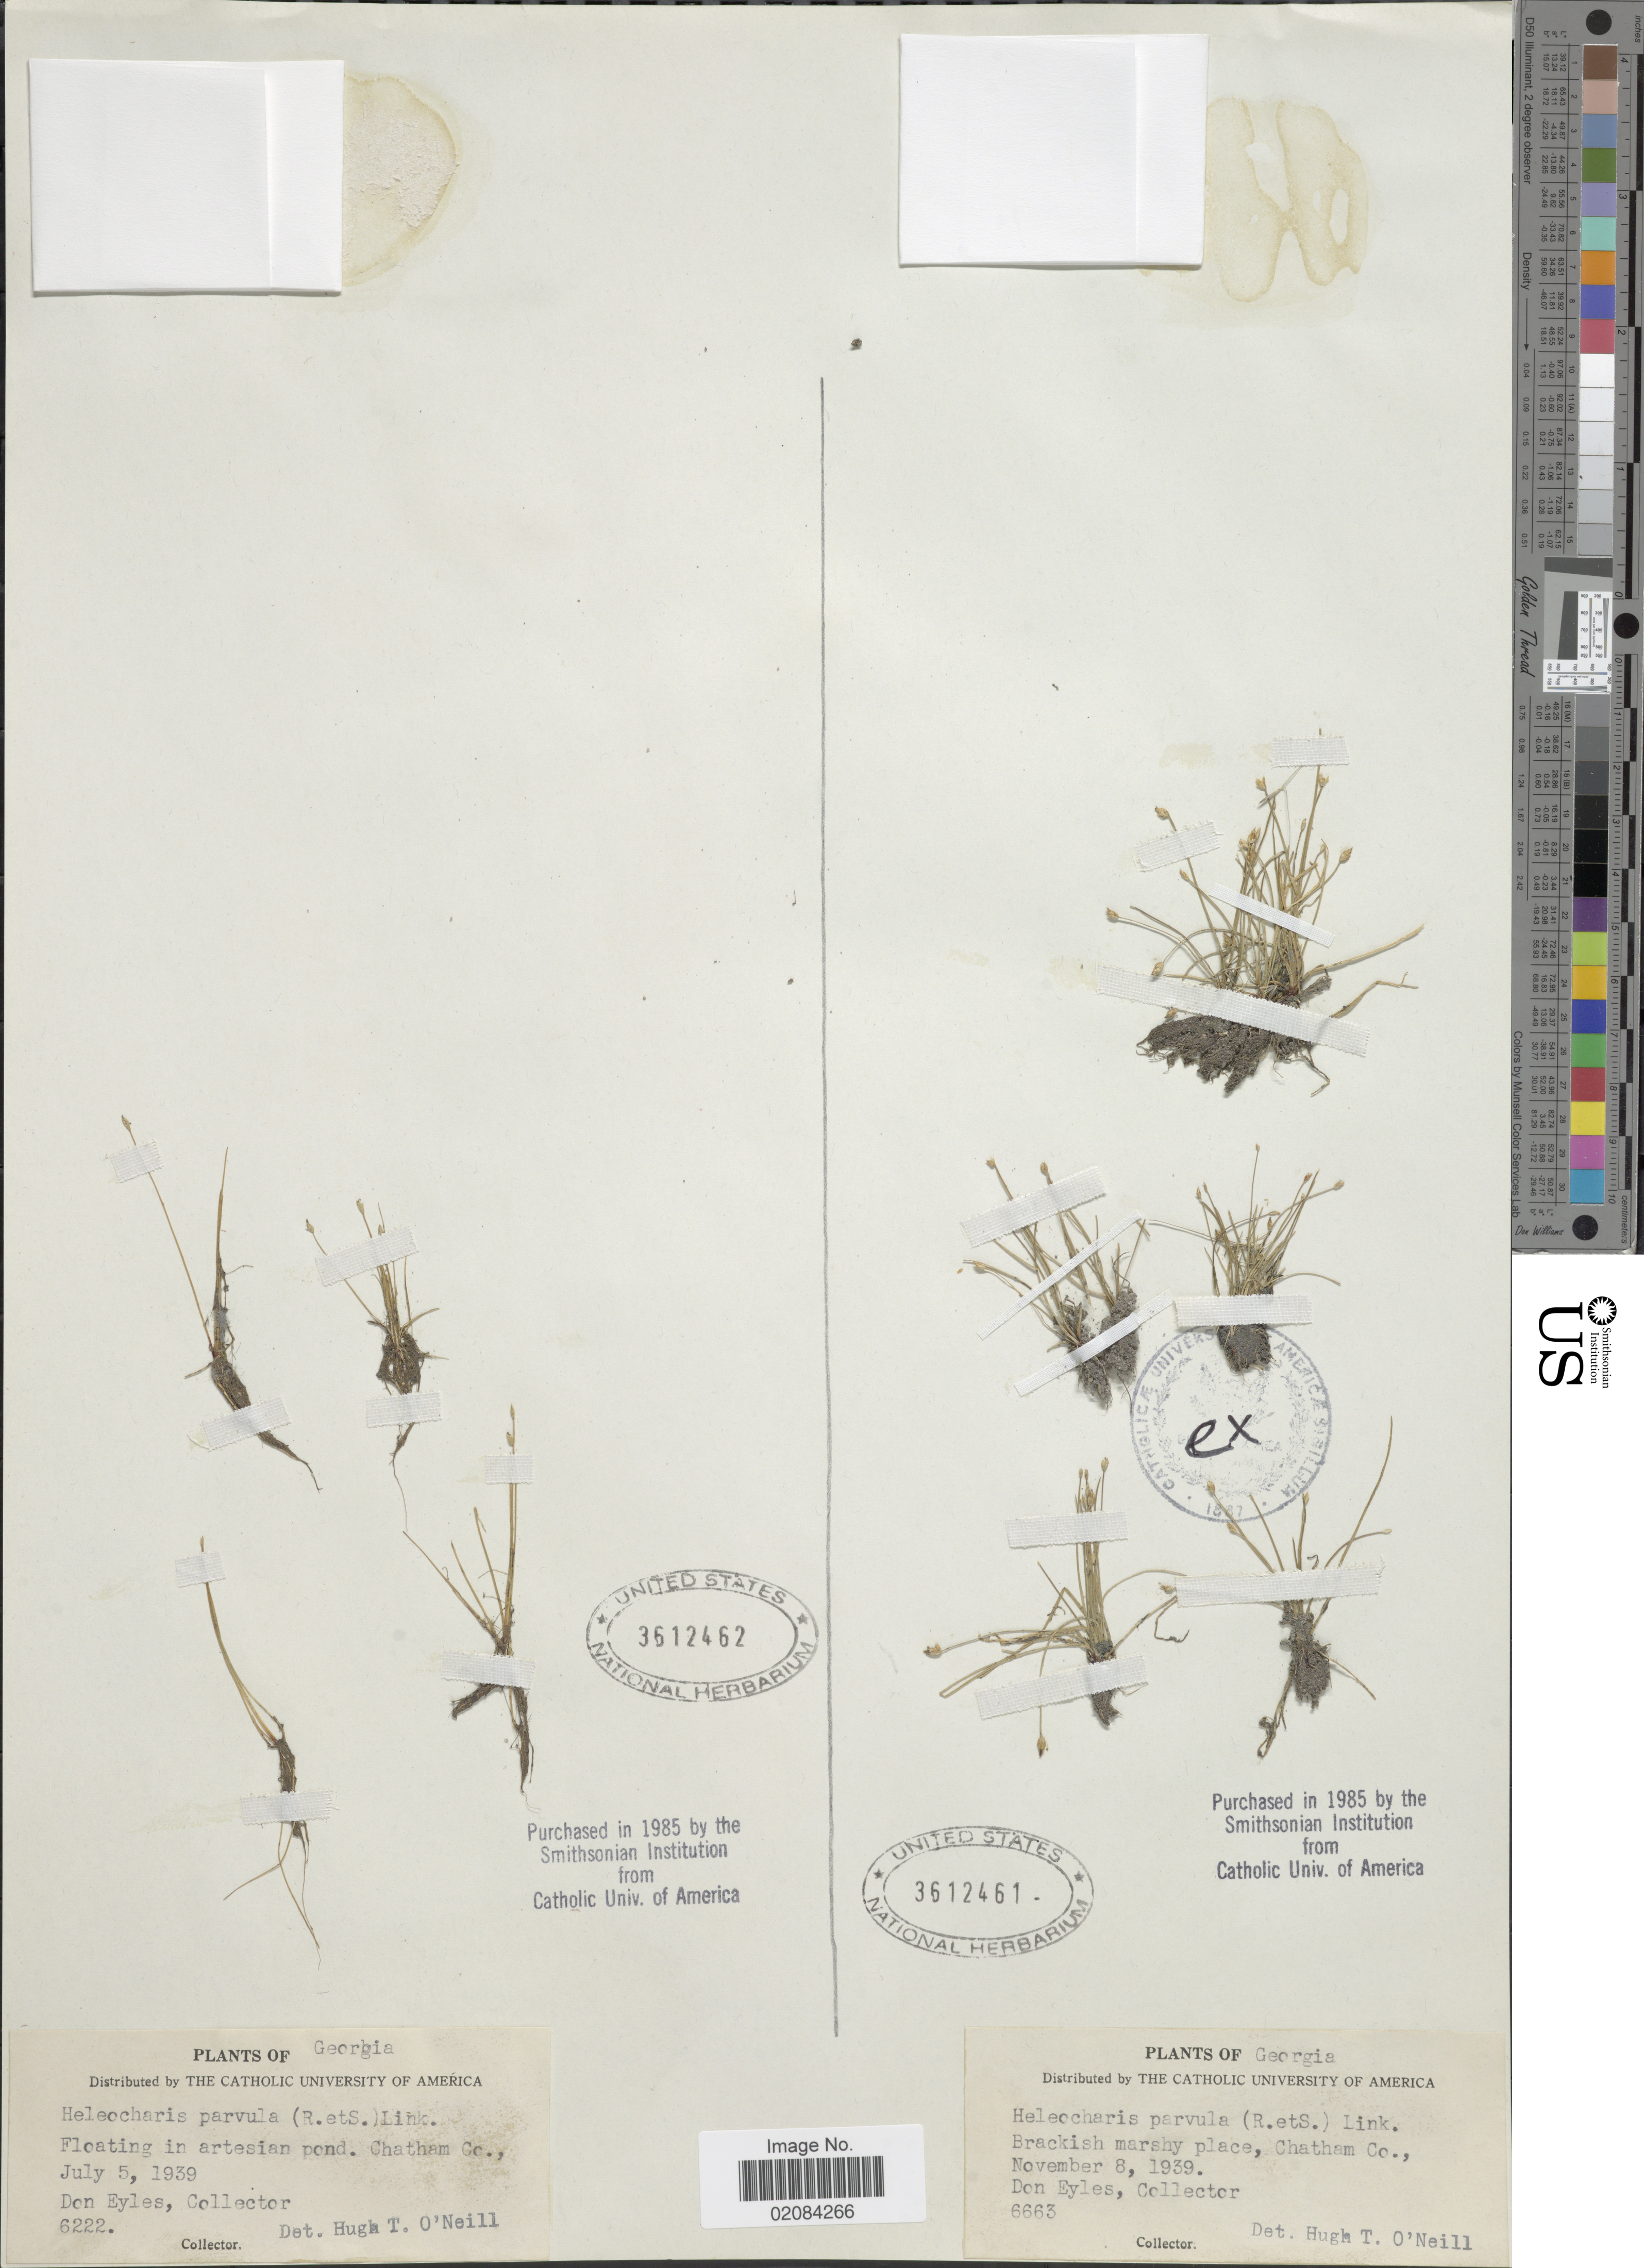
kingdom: Plantae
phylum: Tracheophyta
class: Liliopsida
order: Poales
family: Cyperaceae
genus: Eleocharis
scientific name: Eleocharis parvula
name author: (Roem. & Schult.) Link ex Williams et al.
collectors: D. Eyles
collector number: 6663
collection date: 1939-11-08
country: United States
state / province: Georgia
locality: Brakish marshy place, Chatham Co.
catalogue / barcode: US 3612461-2